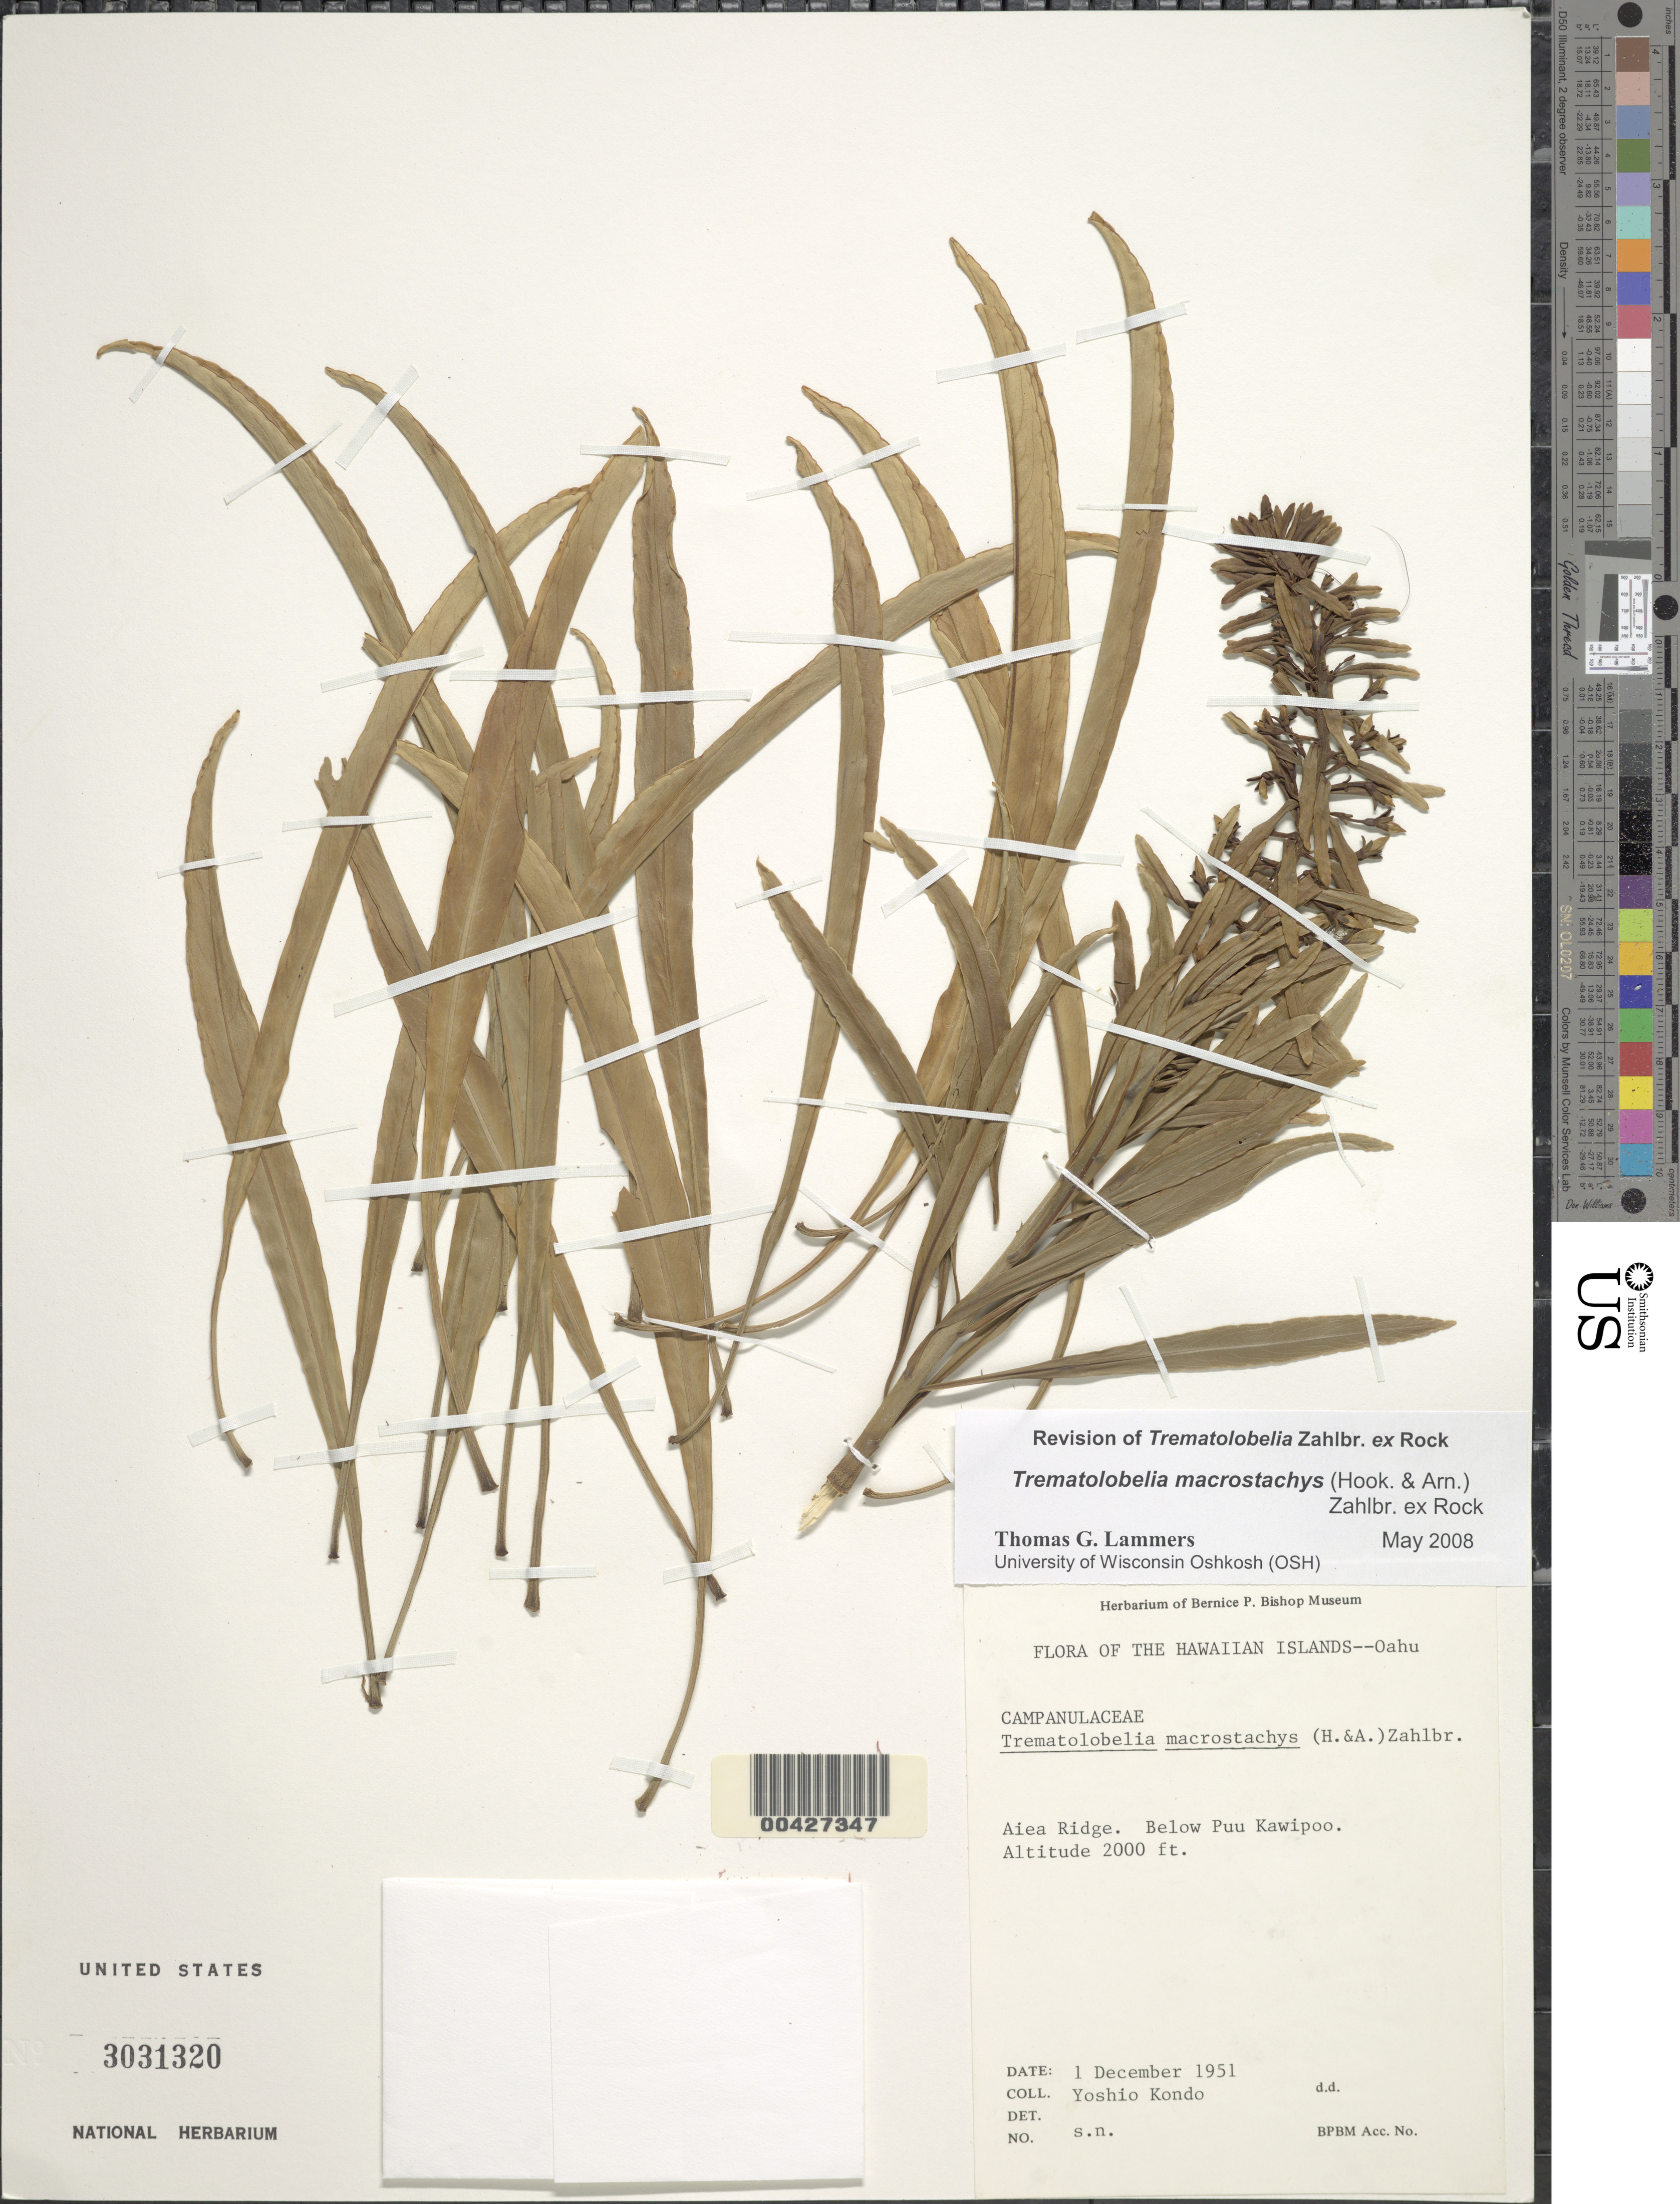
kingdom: Plantae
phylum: Tracheophyta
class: Magnoliopsida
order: Asterales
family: Campanulaceae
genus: Trematolobelia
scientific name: Trematolobelia macrostachys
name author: (Hook. & Arn.) Zahlbr. ex Rock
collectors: Y. Kondo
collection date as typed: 1 Dec 1951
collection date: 1951-12-01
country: United States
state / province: Hawaii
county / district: Honolulu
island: Oahu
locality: Aiea Ridge. Below Puu Kawipoo.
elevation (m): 610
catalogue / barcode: US 3031320